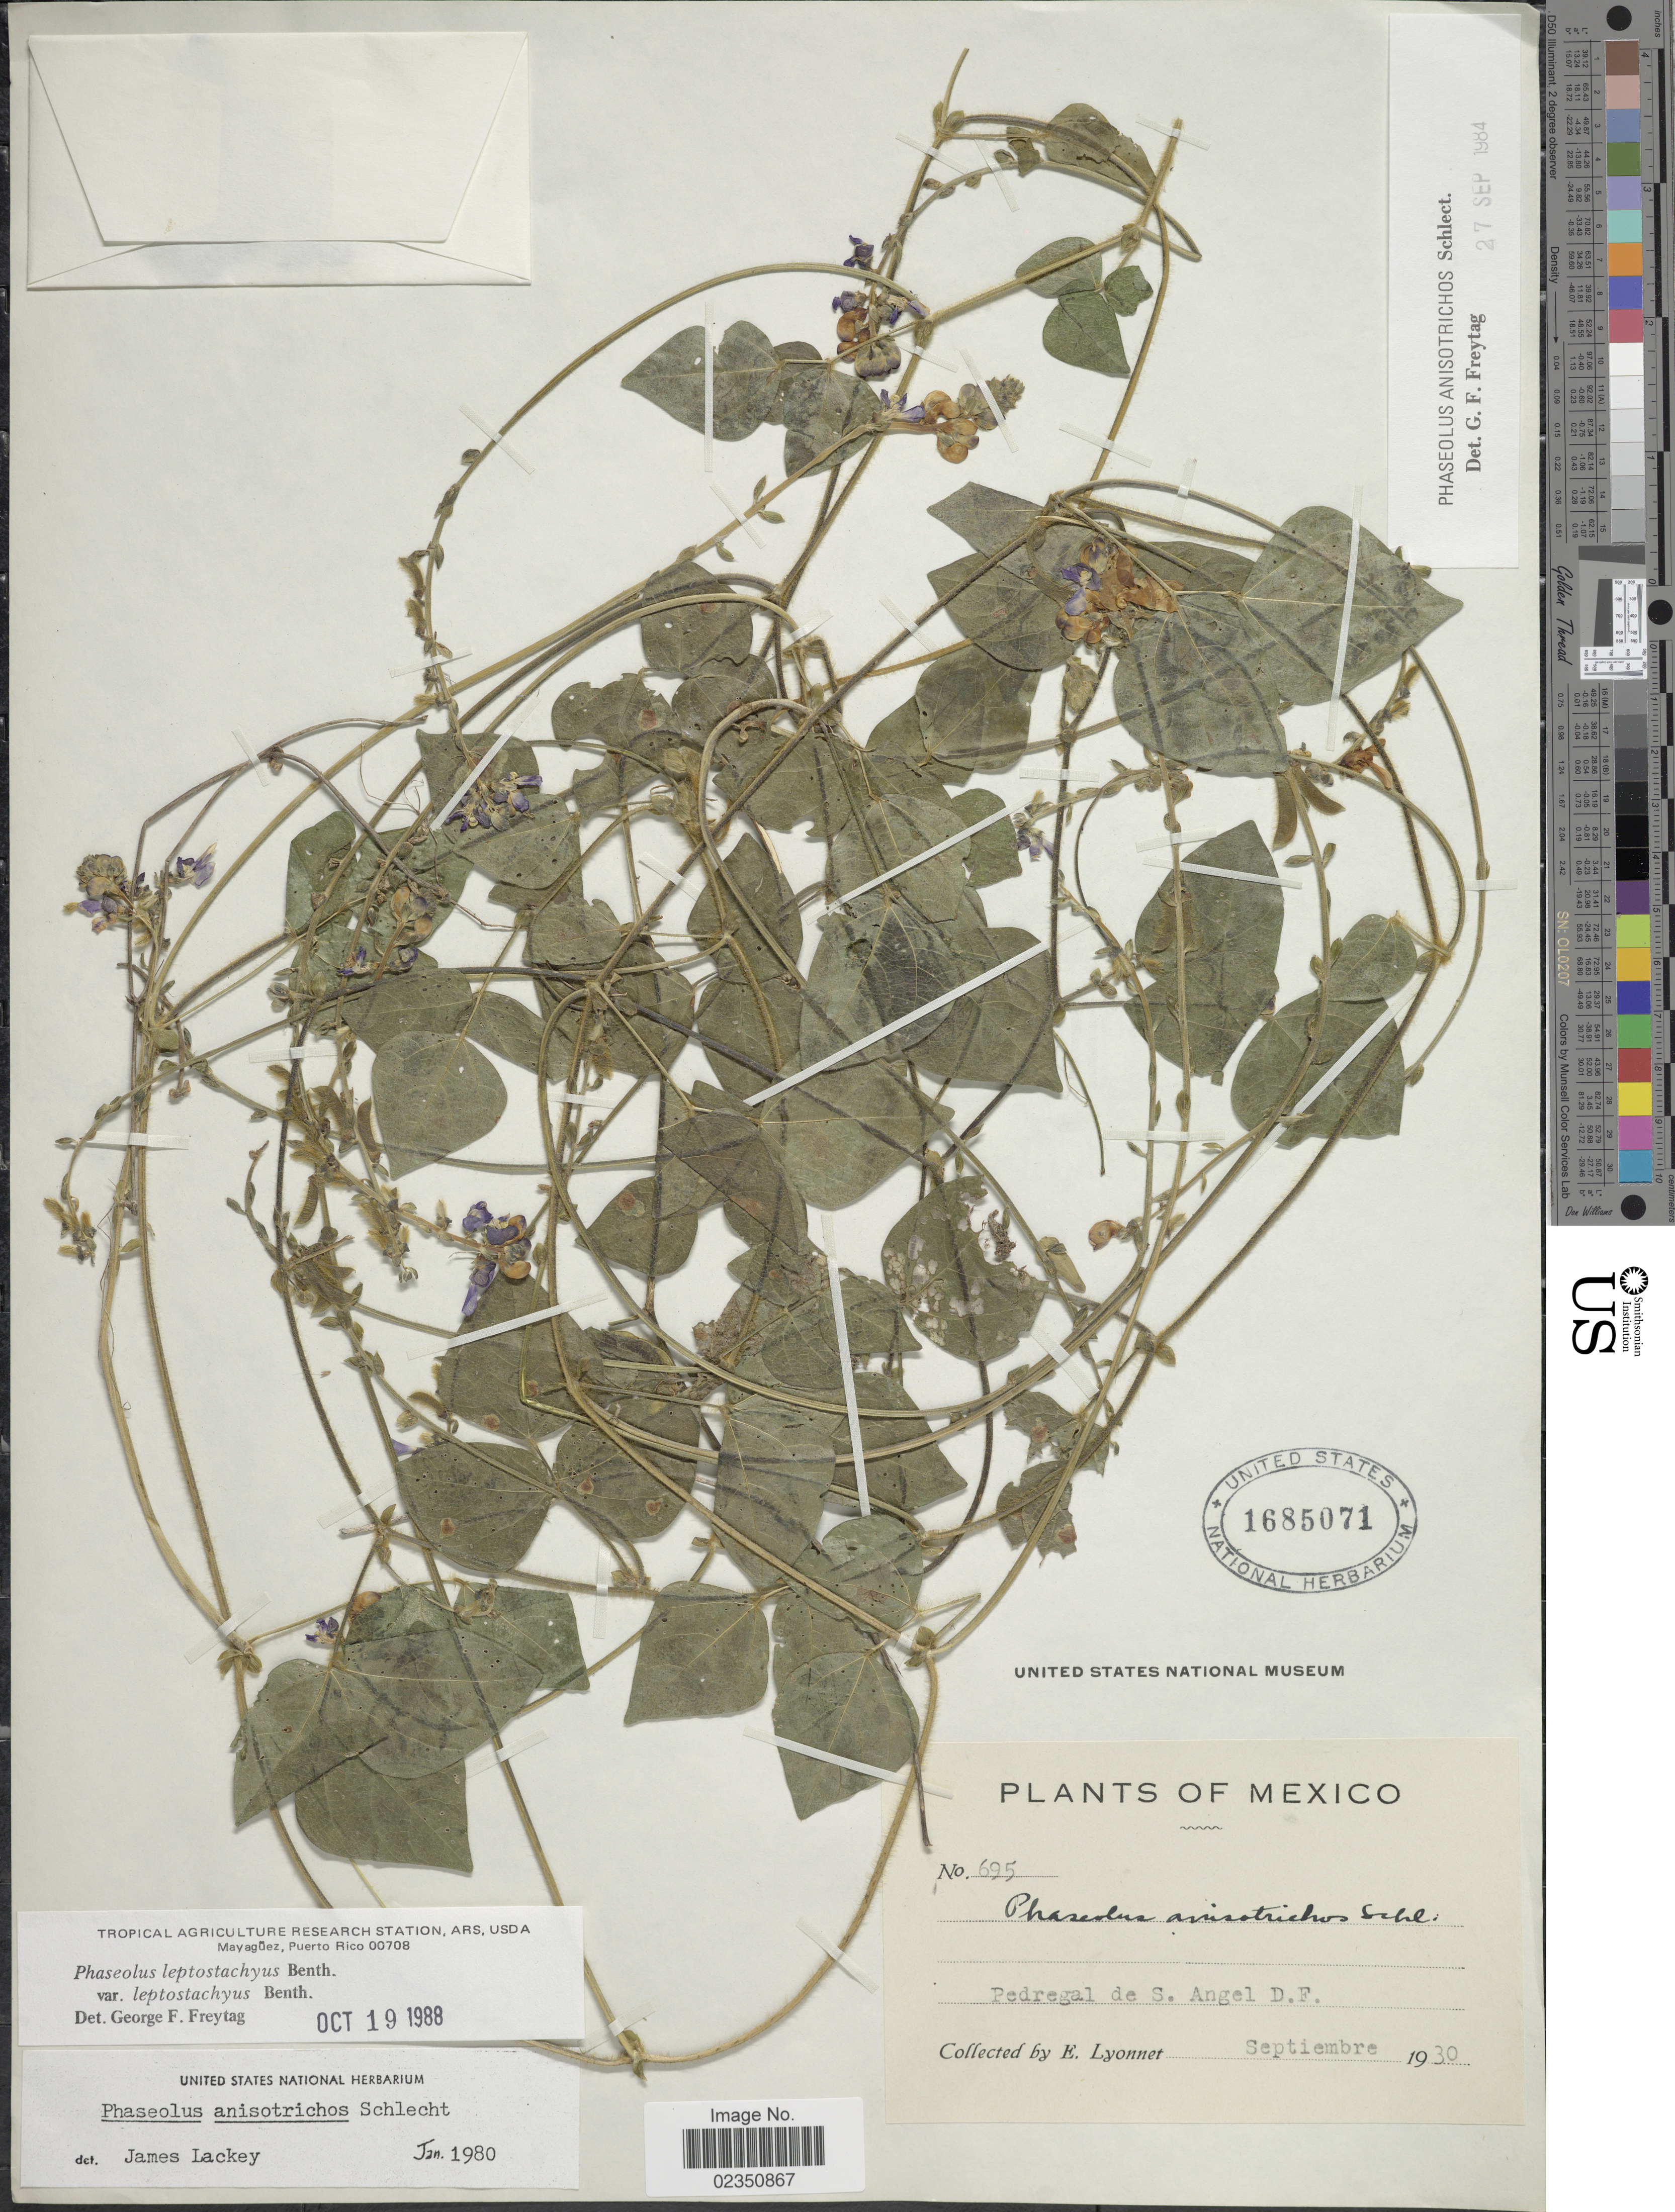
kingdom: Plantae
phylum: Tracheophyta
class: Magnoliopsida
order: Fabales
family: Fabaceae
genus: Phaseolus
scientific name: Phaseolus leptostachyus var. leptostachyus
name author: Benth.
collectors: E. Lyonnet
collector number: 695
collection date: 1930-09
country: Mexico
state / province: Distrito Federal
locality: Pedregal de S.Angel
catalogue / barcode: US 1685071